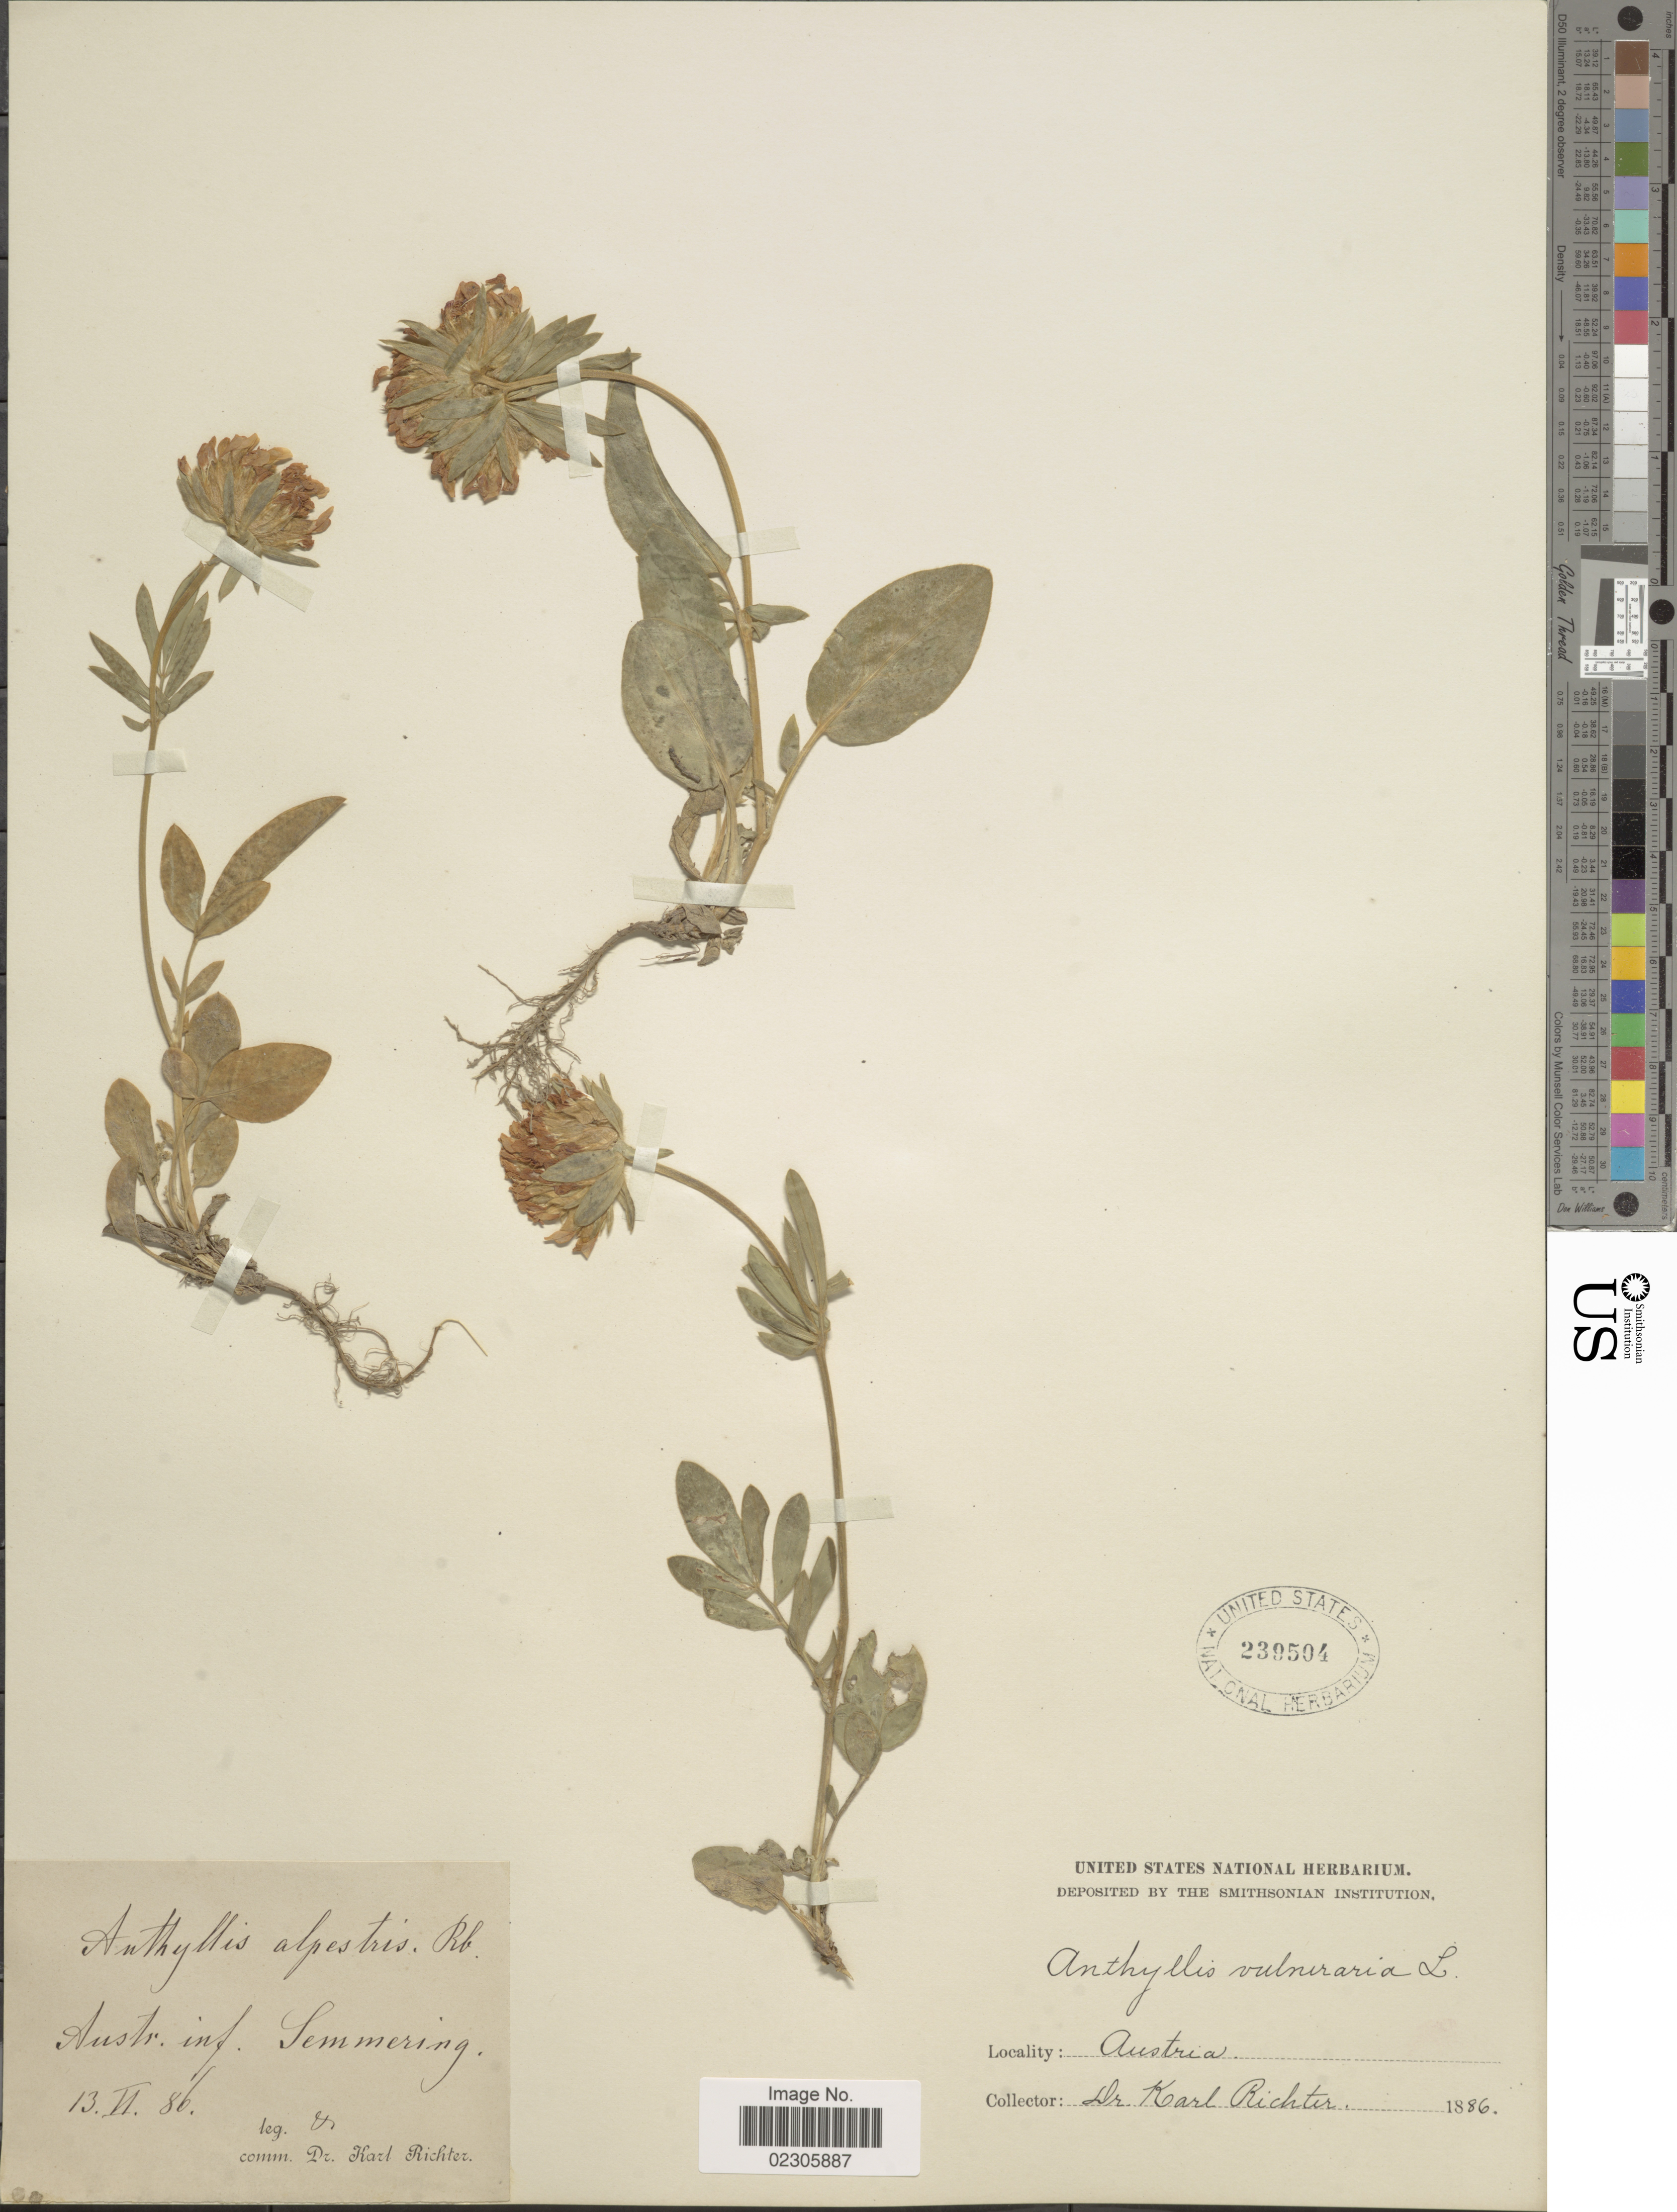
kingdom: Plantae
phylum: Tracheophyta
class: Magnoliopsida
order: Fabales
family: Fabaceae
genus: Anthyllis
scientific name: Anthyllis vulneraria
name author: L.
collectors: K. Richter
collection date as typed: Transcribed d/m/y: 13/6/86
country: Austria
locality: Austr. inf Semmering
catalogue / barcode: US 239504